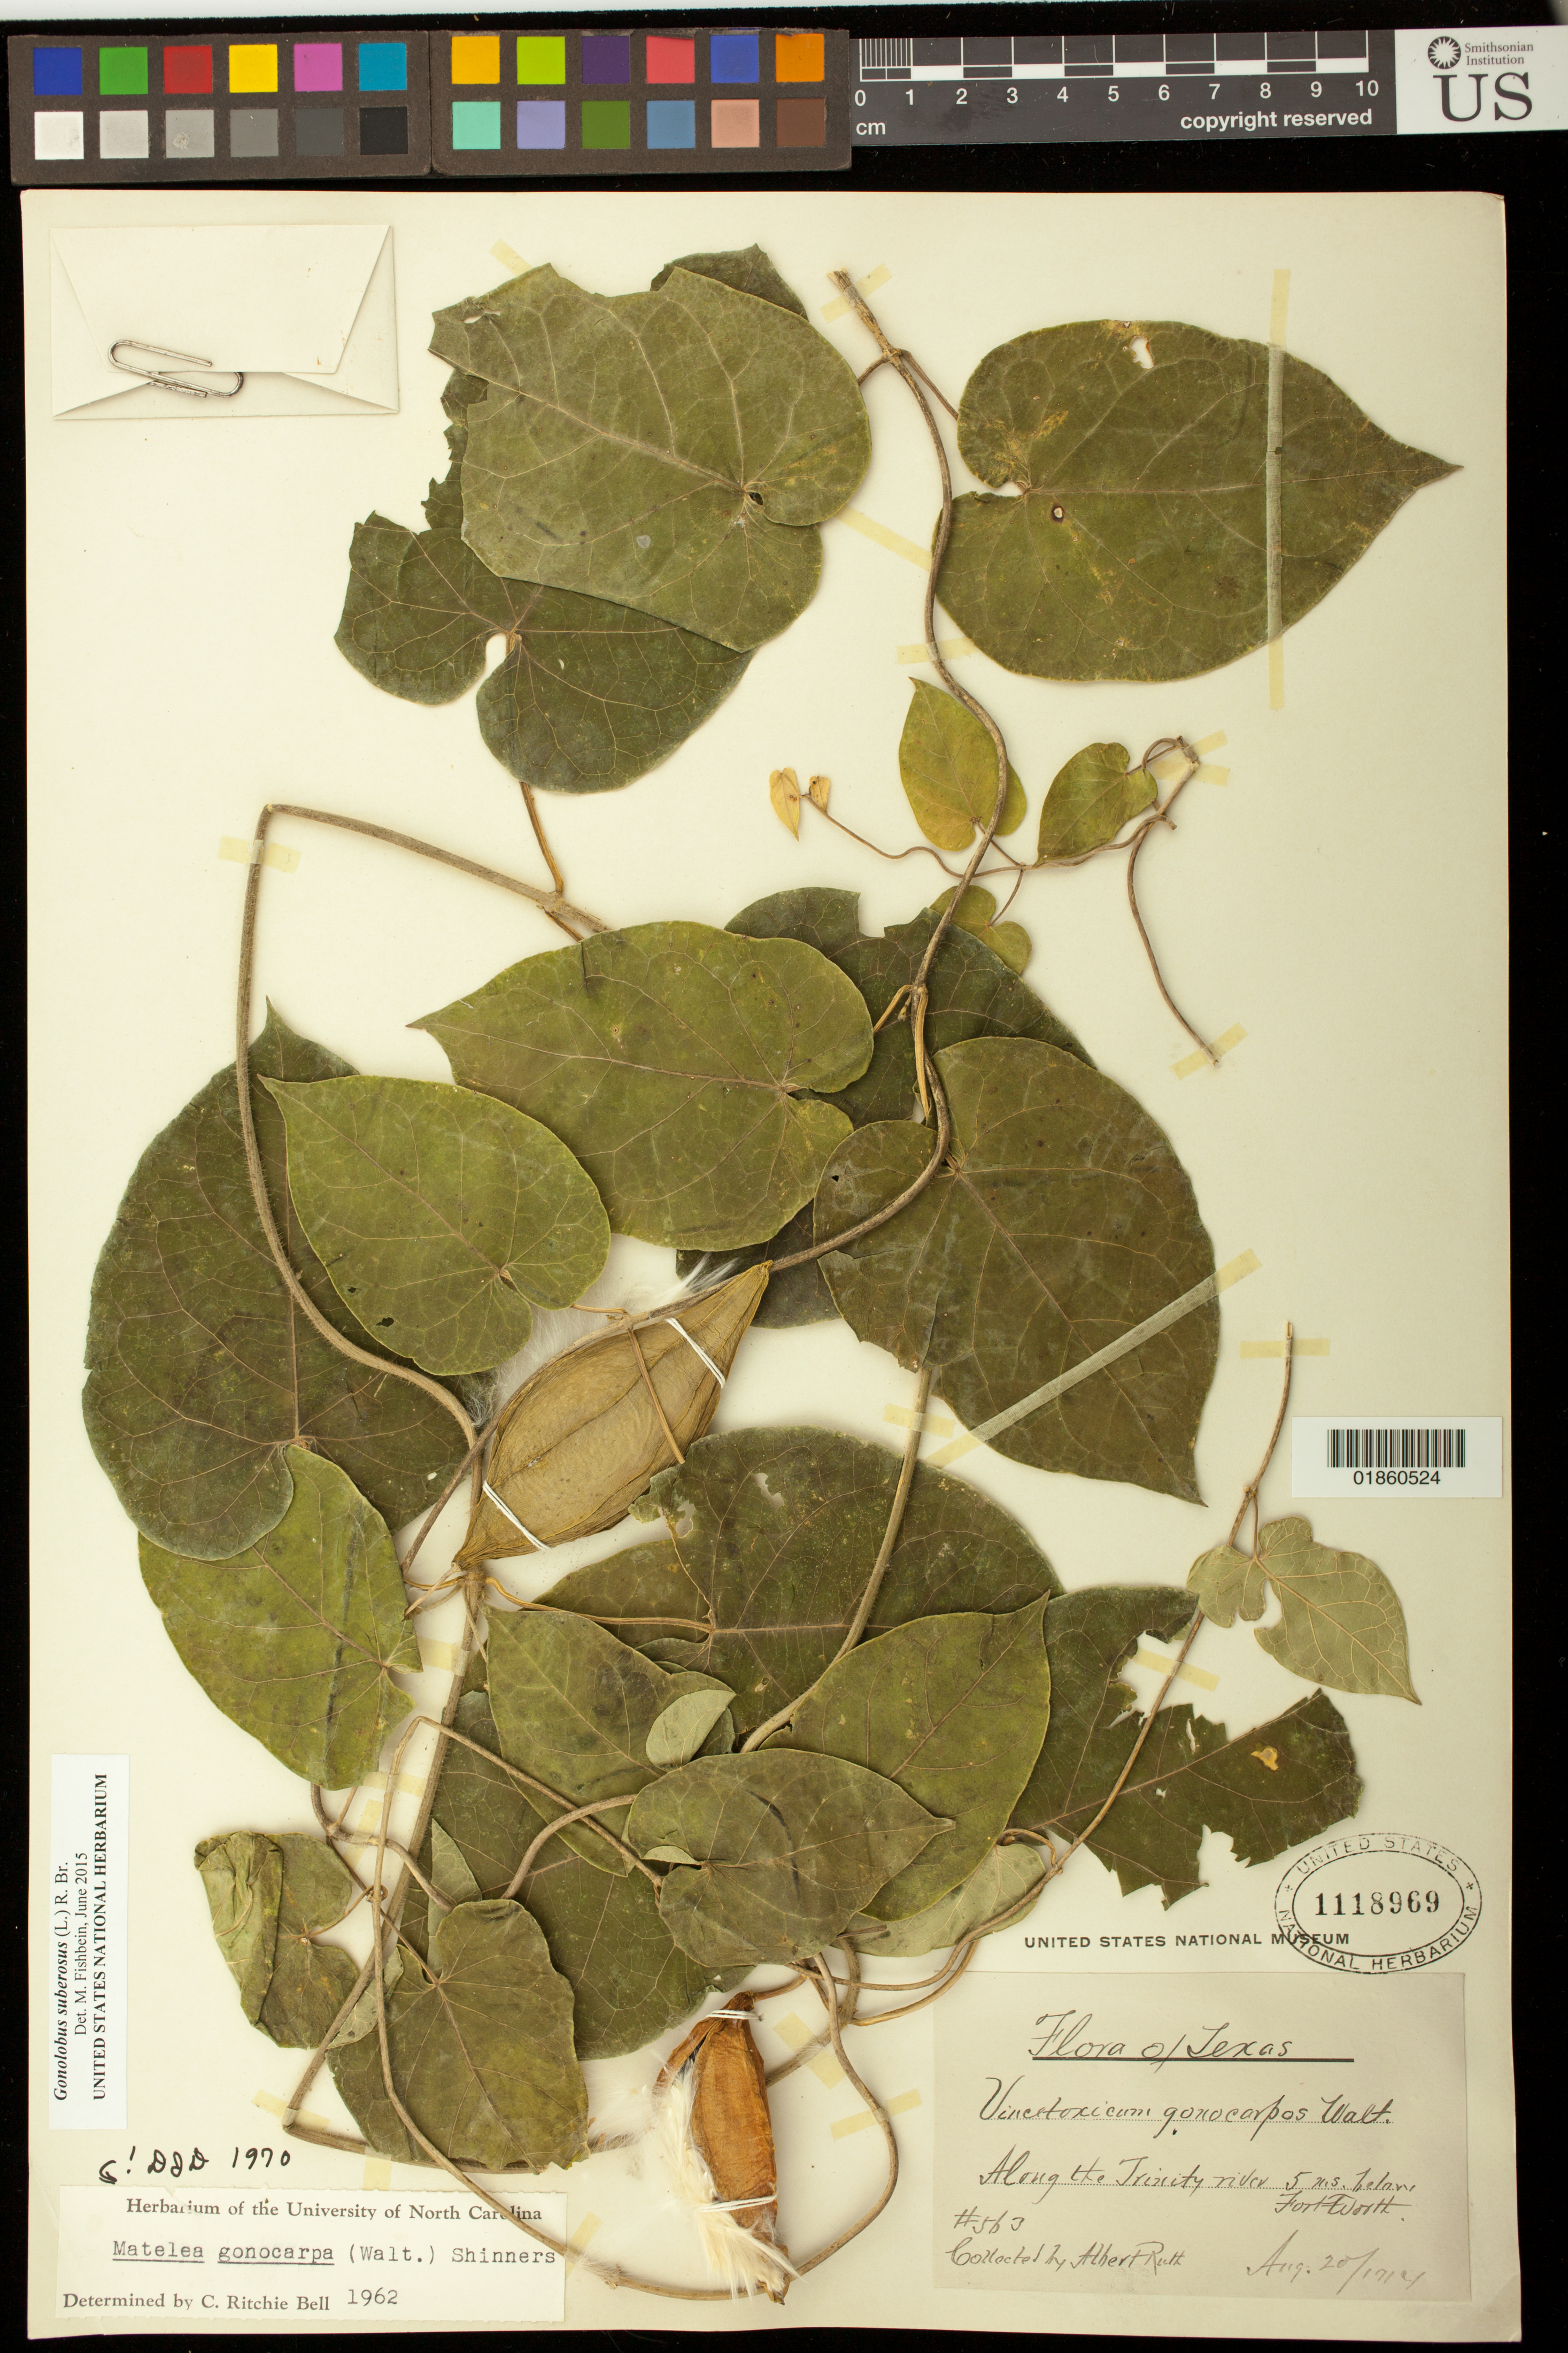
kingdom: Plantae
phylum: Tracheophyta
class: Magnoliopsida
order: Gentianales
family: Apocynaceae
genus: Gonolobus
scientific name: Gonolobus suberosus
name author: (L.) R. Br.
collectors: A. Ruth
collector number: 563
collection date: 1914-08-20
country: United States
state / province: Texas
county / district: Tarrant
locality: Along the Trinity river 5 ms. below Fort Worth.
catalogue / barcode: US 1118969